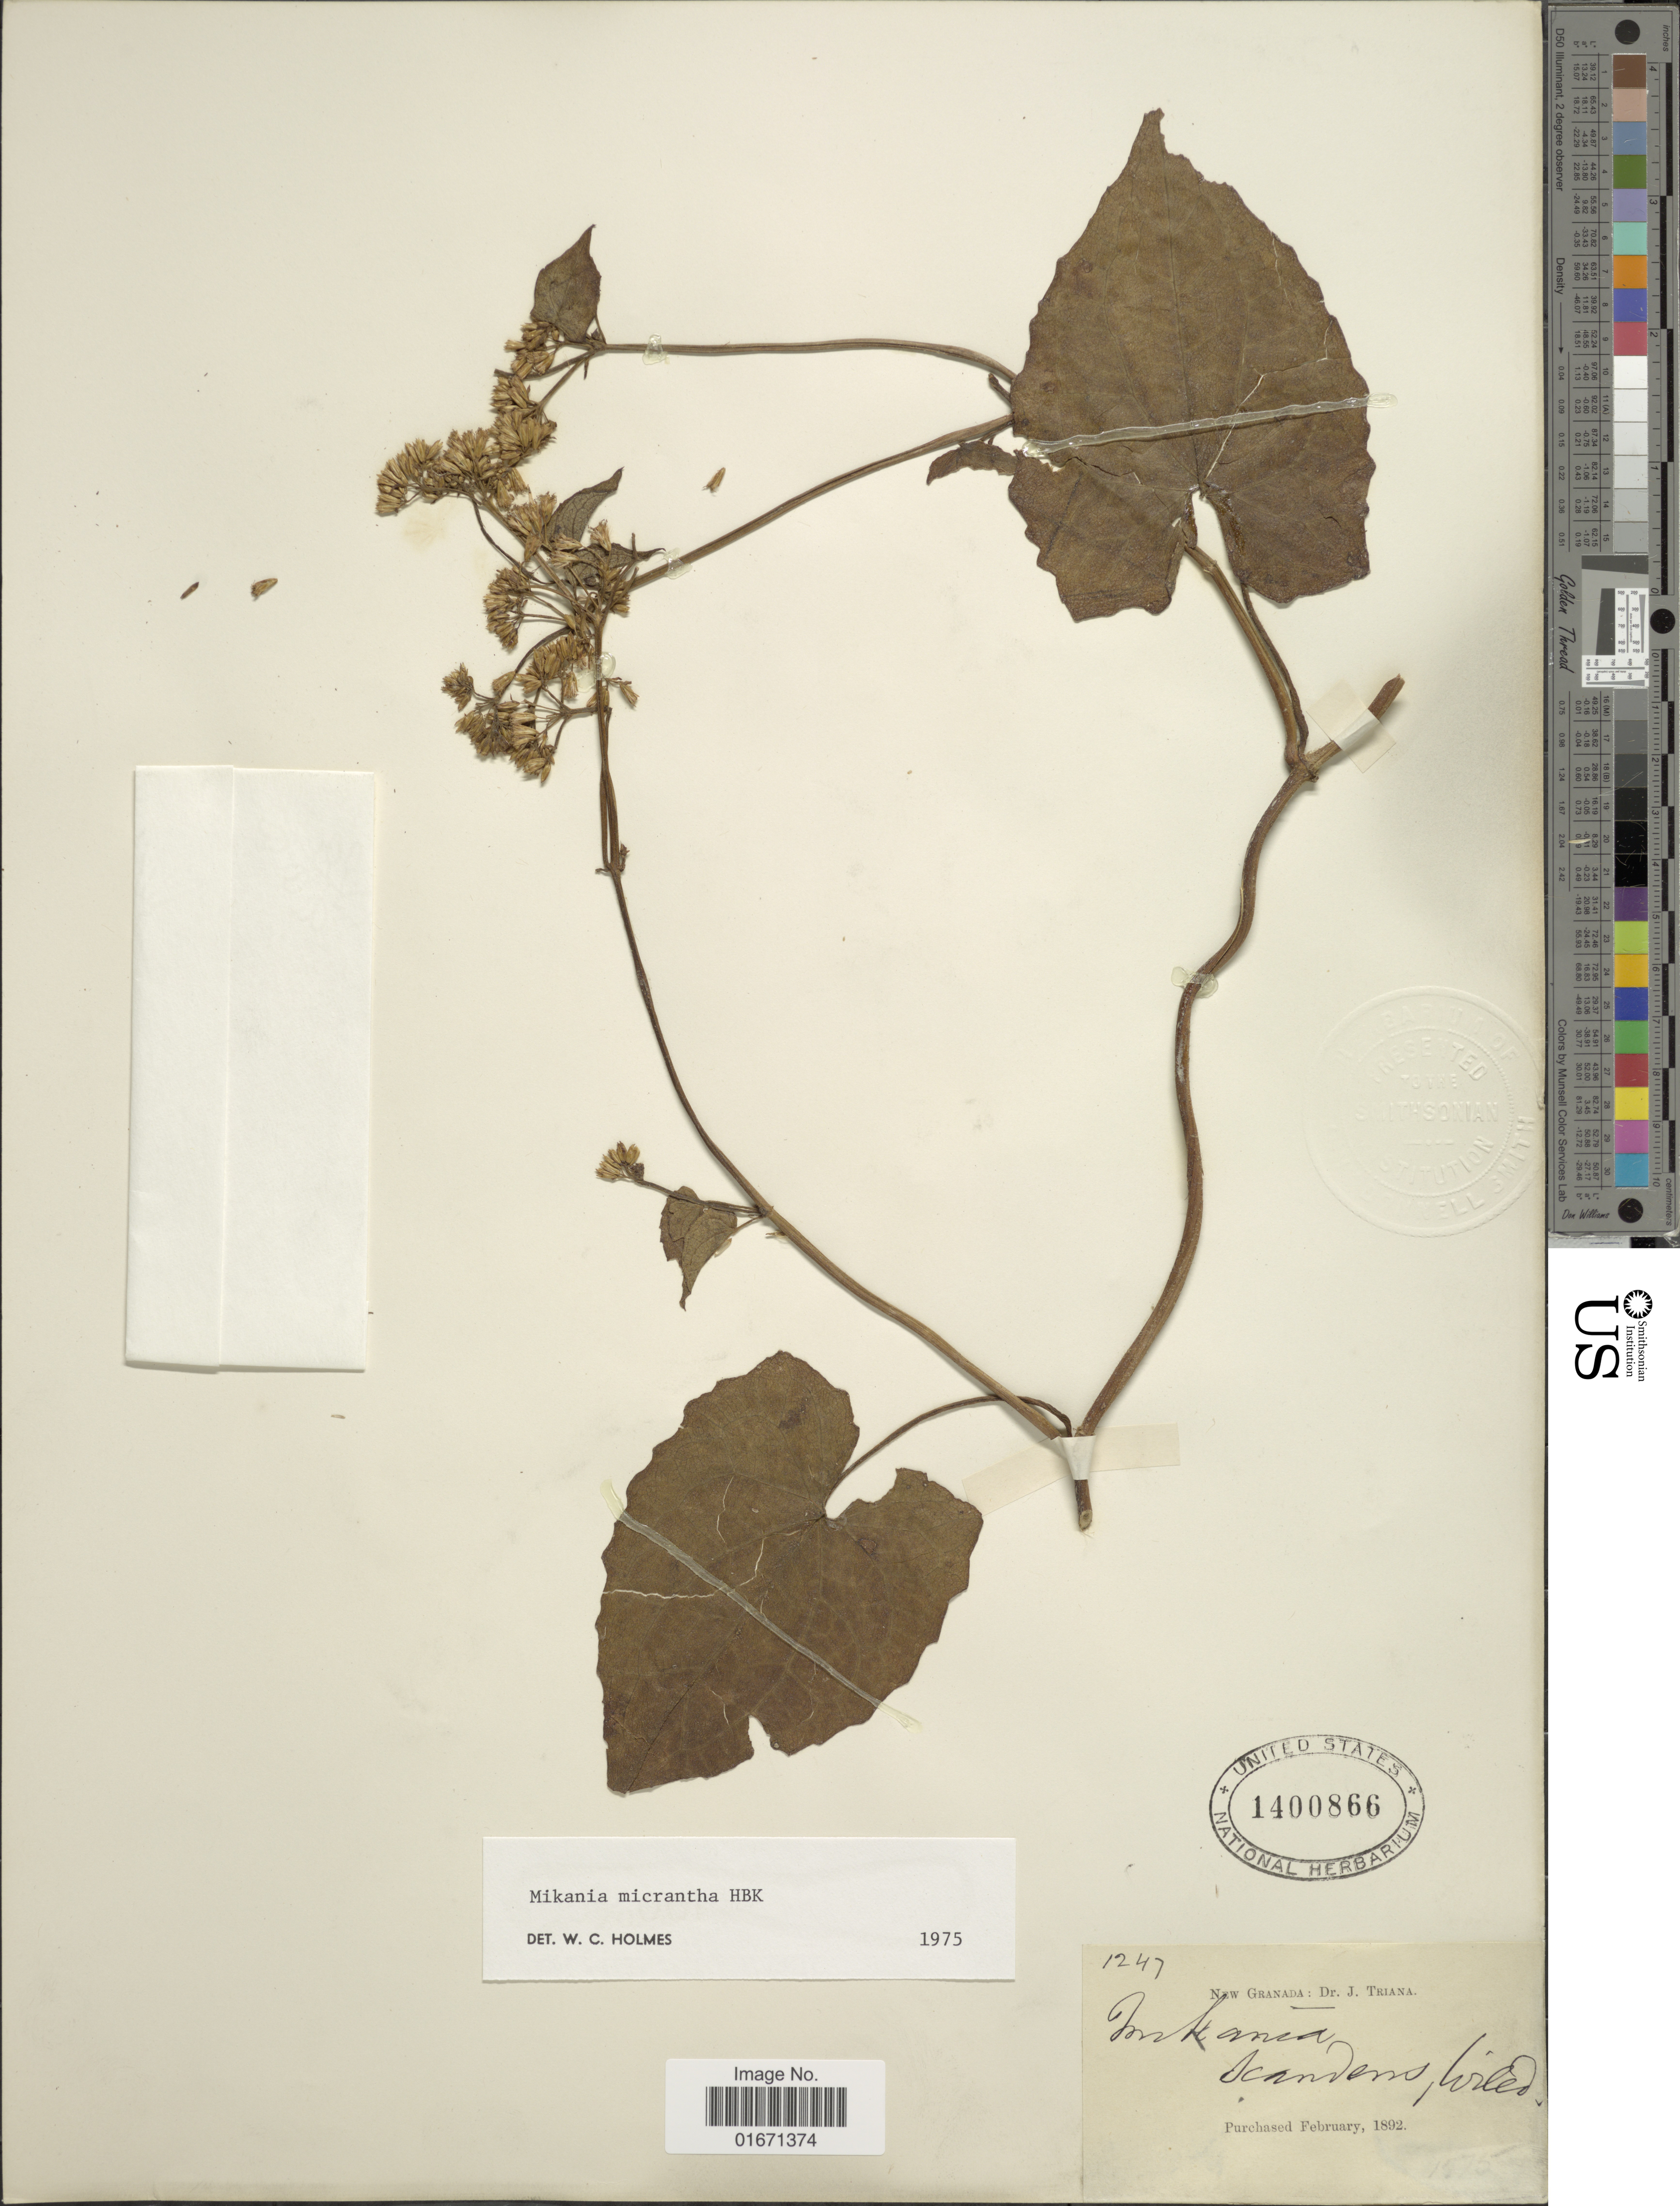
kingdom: Plantae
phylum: Tracheophyta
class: Magnoliopsida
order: Asterales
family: Asteraceae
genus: Mikania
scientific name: Mikania micrantha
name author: Kunth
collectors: J. Triana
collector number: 1247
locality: New Granada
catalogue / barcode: US 1400866